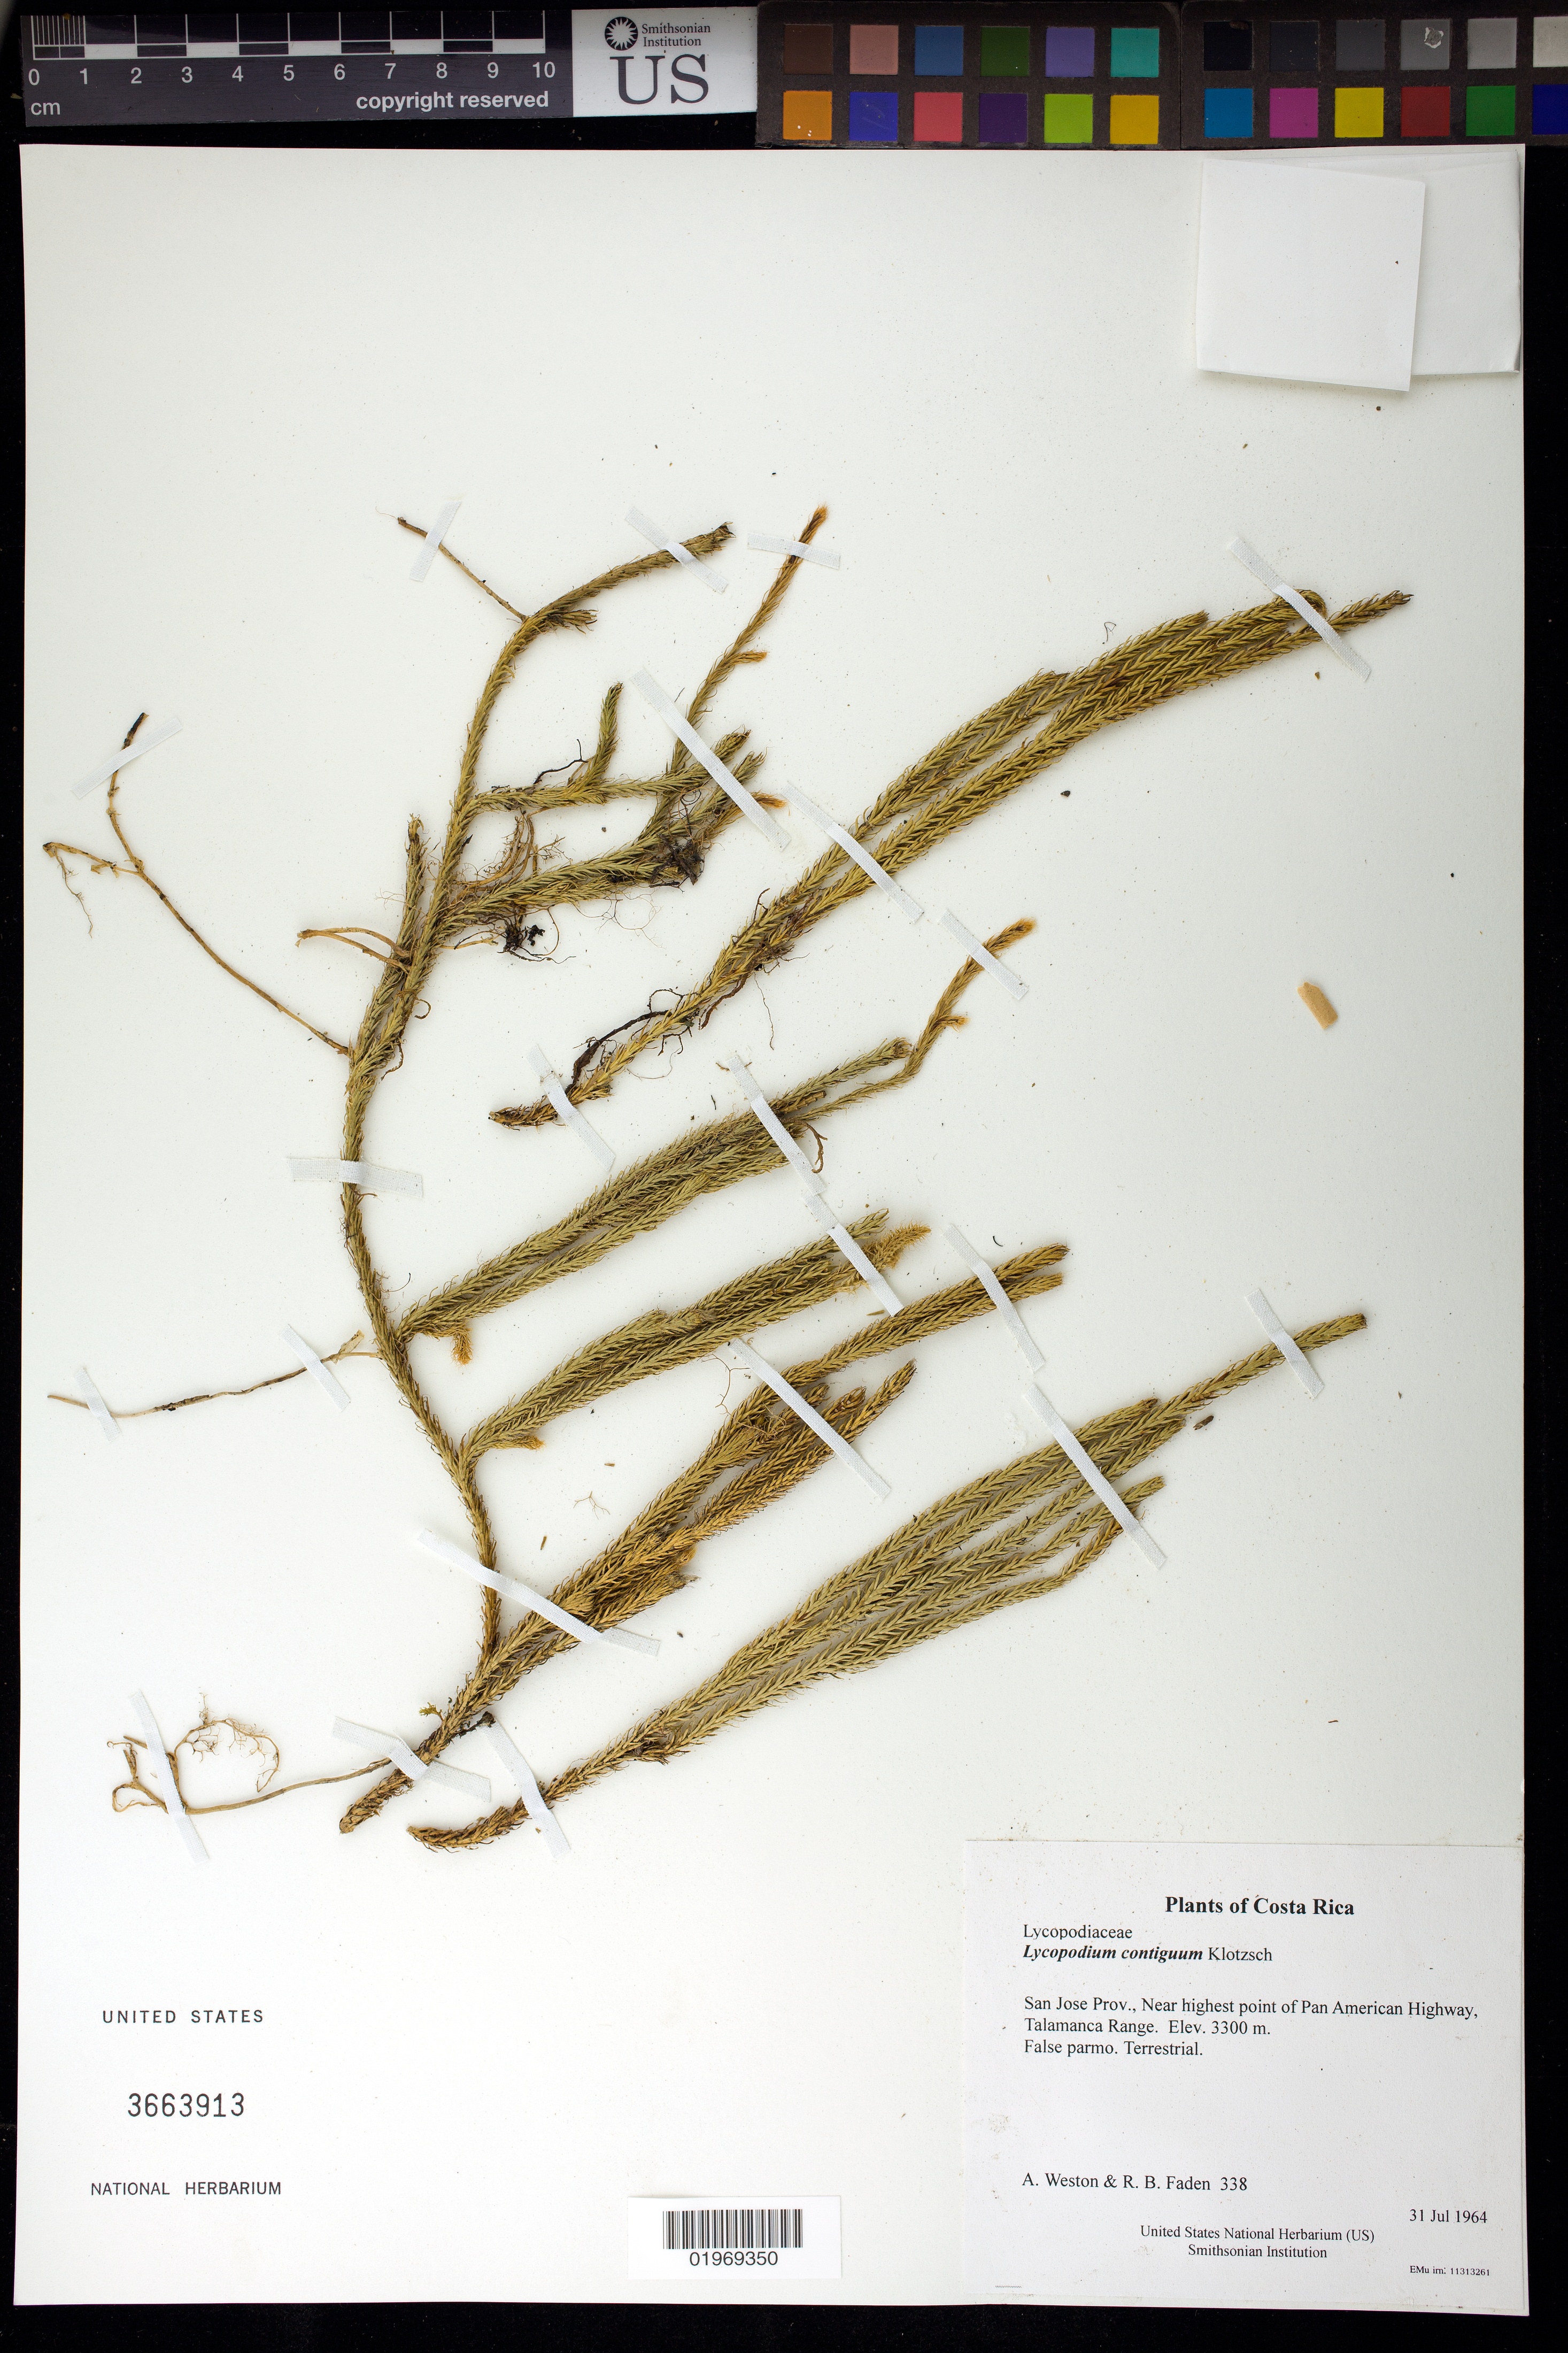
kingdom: Plantae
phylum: Tracheophyta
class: Lycopodiopsida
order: Lycopodiales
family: Lycopodiaceae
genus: Lycopodium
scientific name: Lycopodium clavatum subsp. contiguum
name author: (Klotzsch) B. Øllg.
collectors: A. Weston & R. B. Faden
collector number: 338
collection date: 1964-07-31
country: Costa Rica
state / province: San Jose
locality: Near highest point of Pan American Highway, Talamanca Range.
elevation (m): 3300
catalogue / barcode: US 3663913